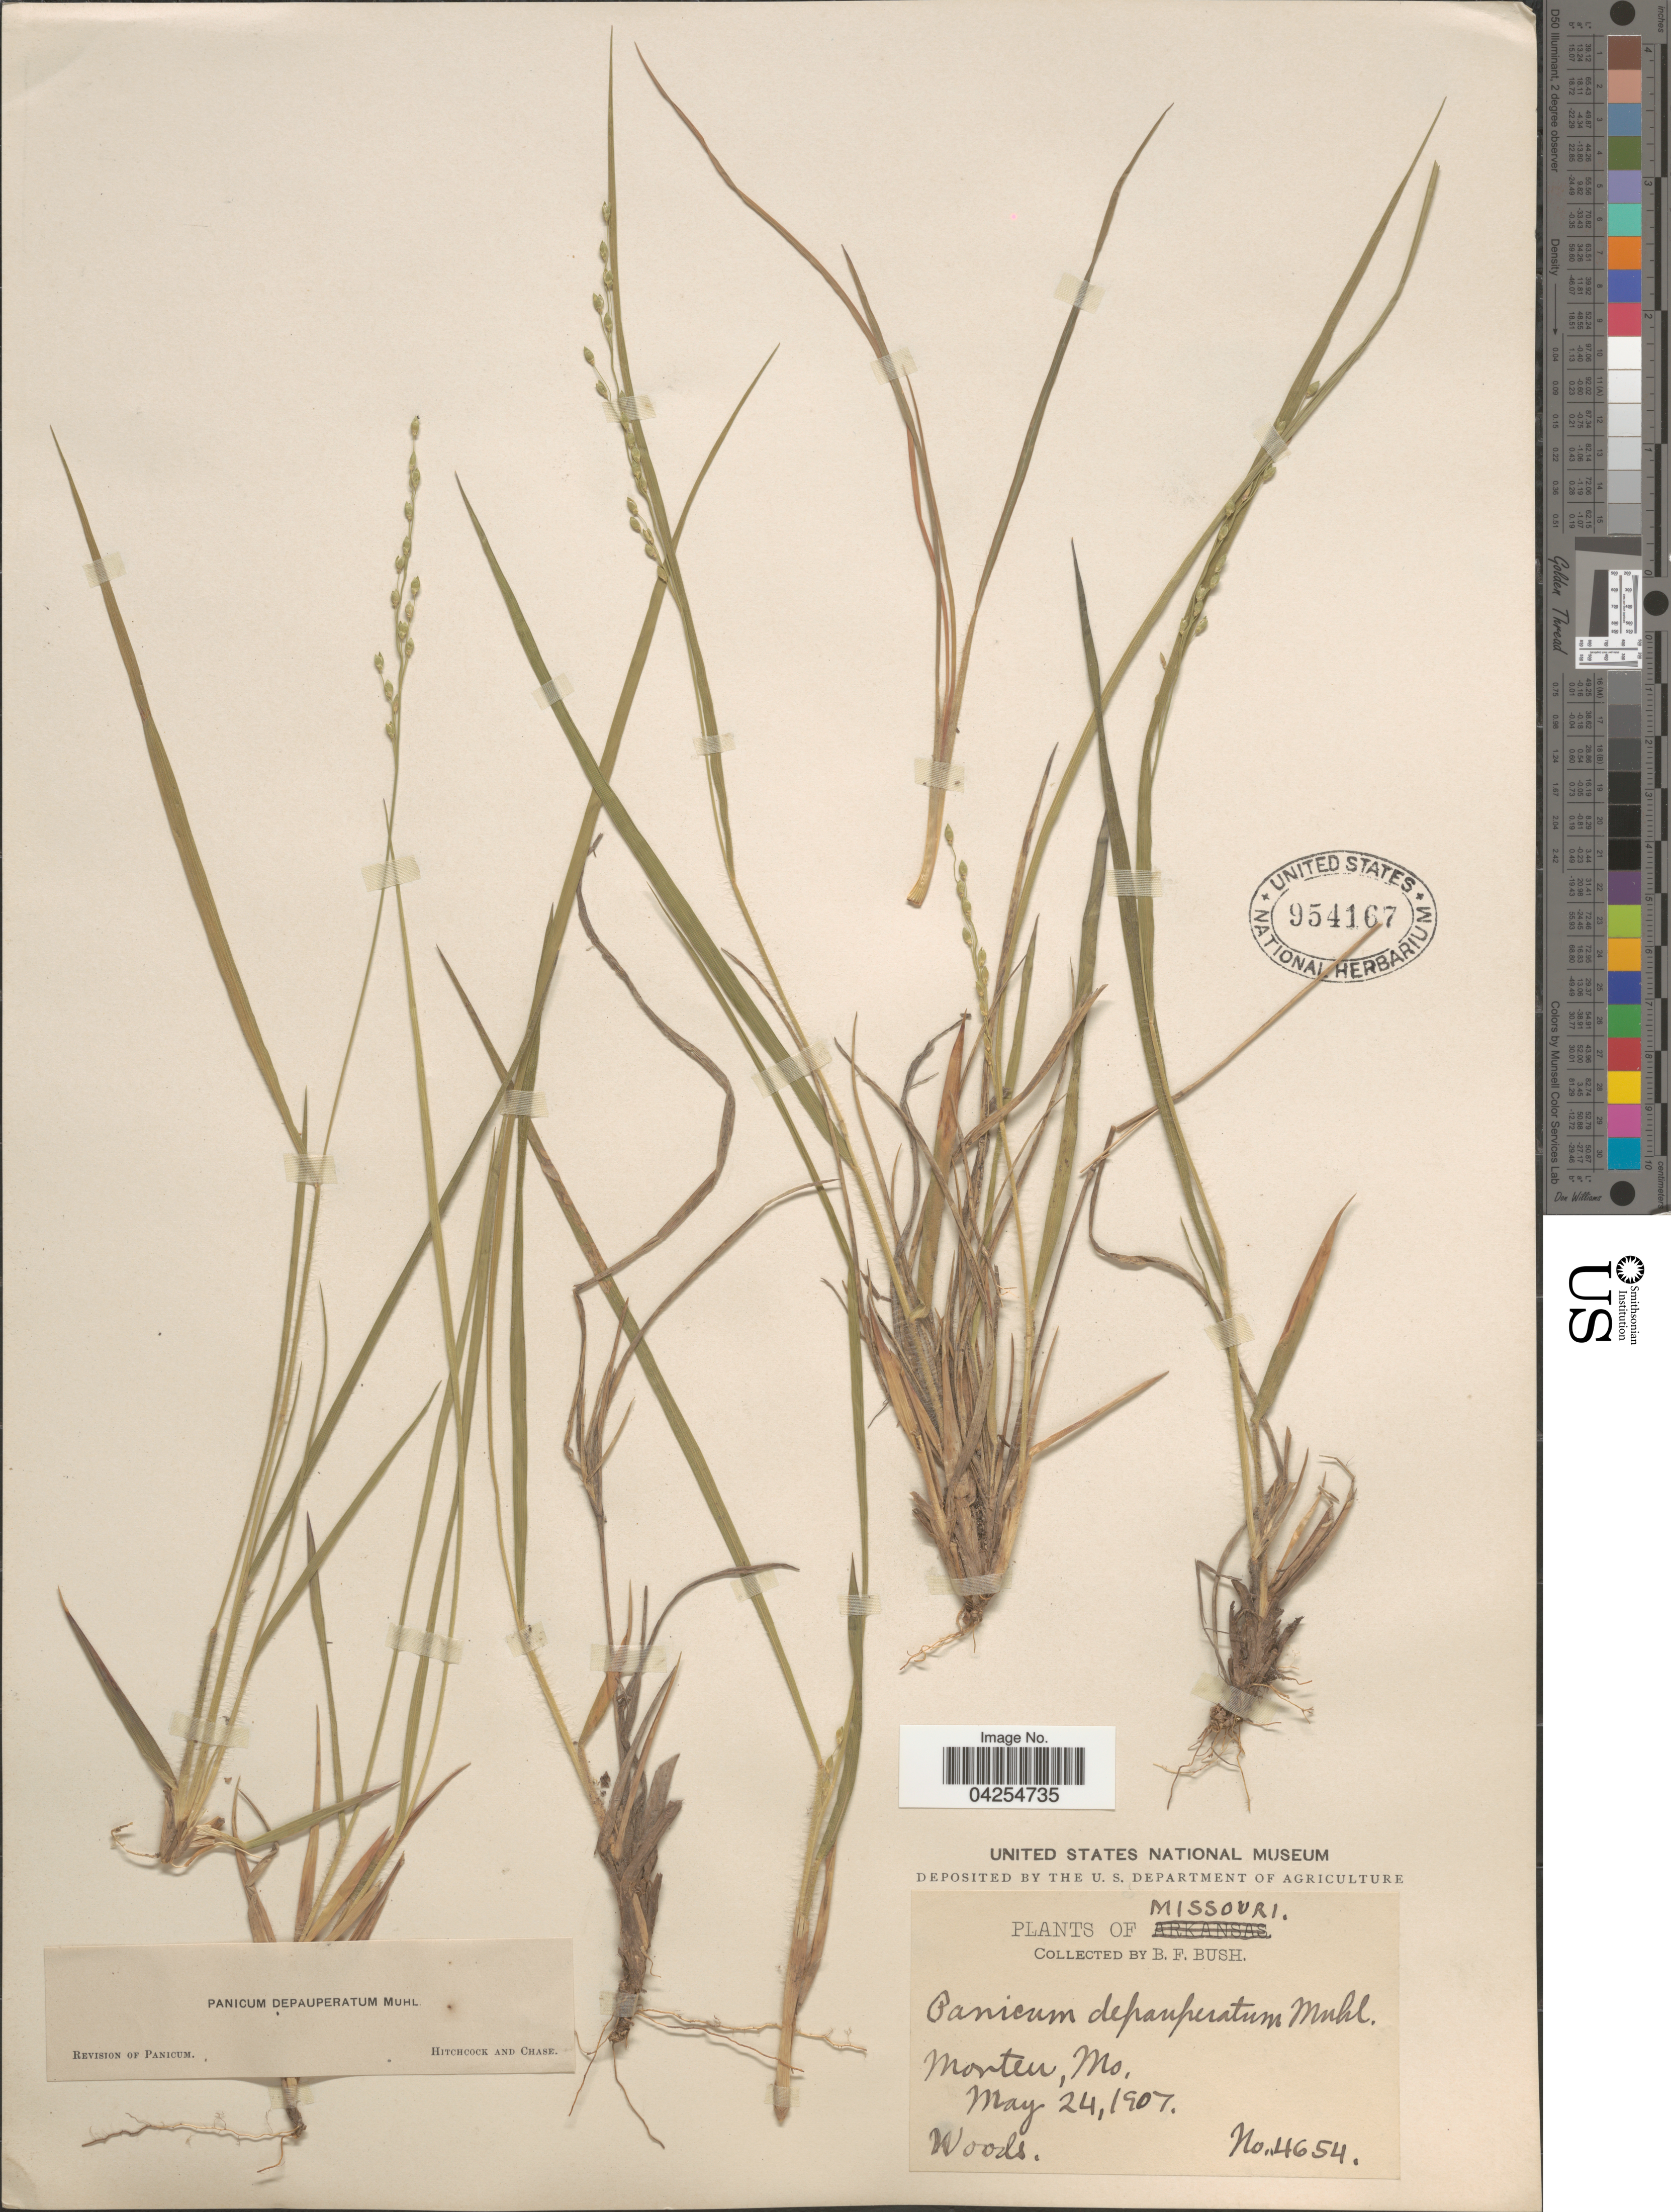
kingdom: Plantae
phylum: Tracheophyta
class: Liliopsida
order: Poales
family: Poaceae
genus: Dichanthelium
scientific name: Dichanthelium depauperatum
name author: (Muhl.) Gould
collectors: B. F. Bush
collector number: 4654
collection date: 1907-05-24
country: United States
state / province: Missouri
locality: Morten.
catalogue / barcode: US 954167